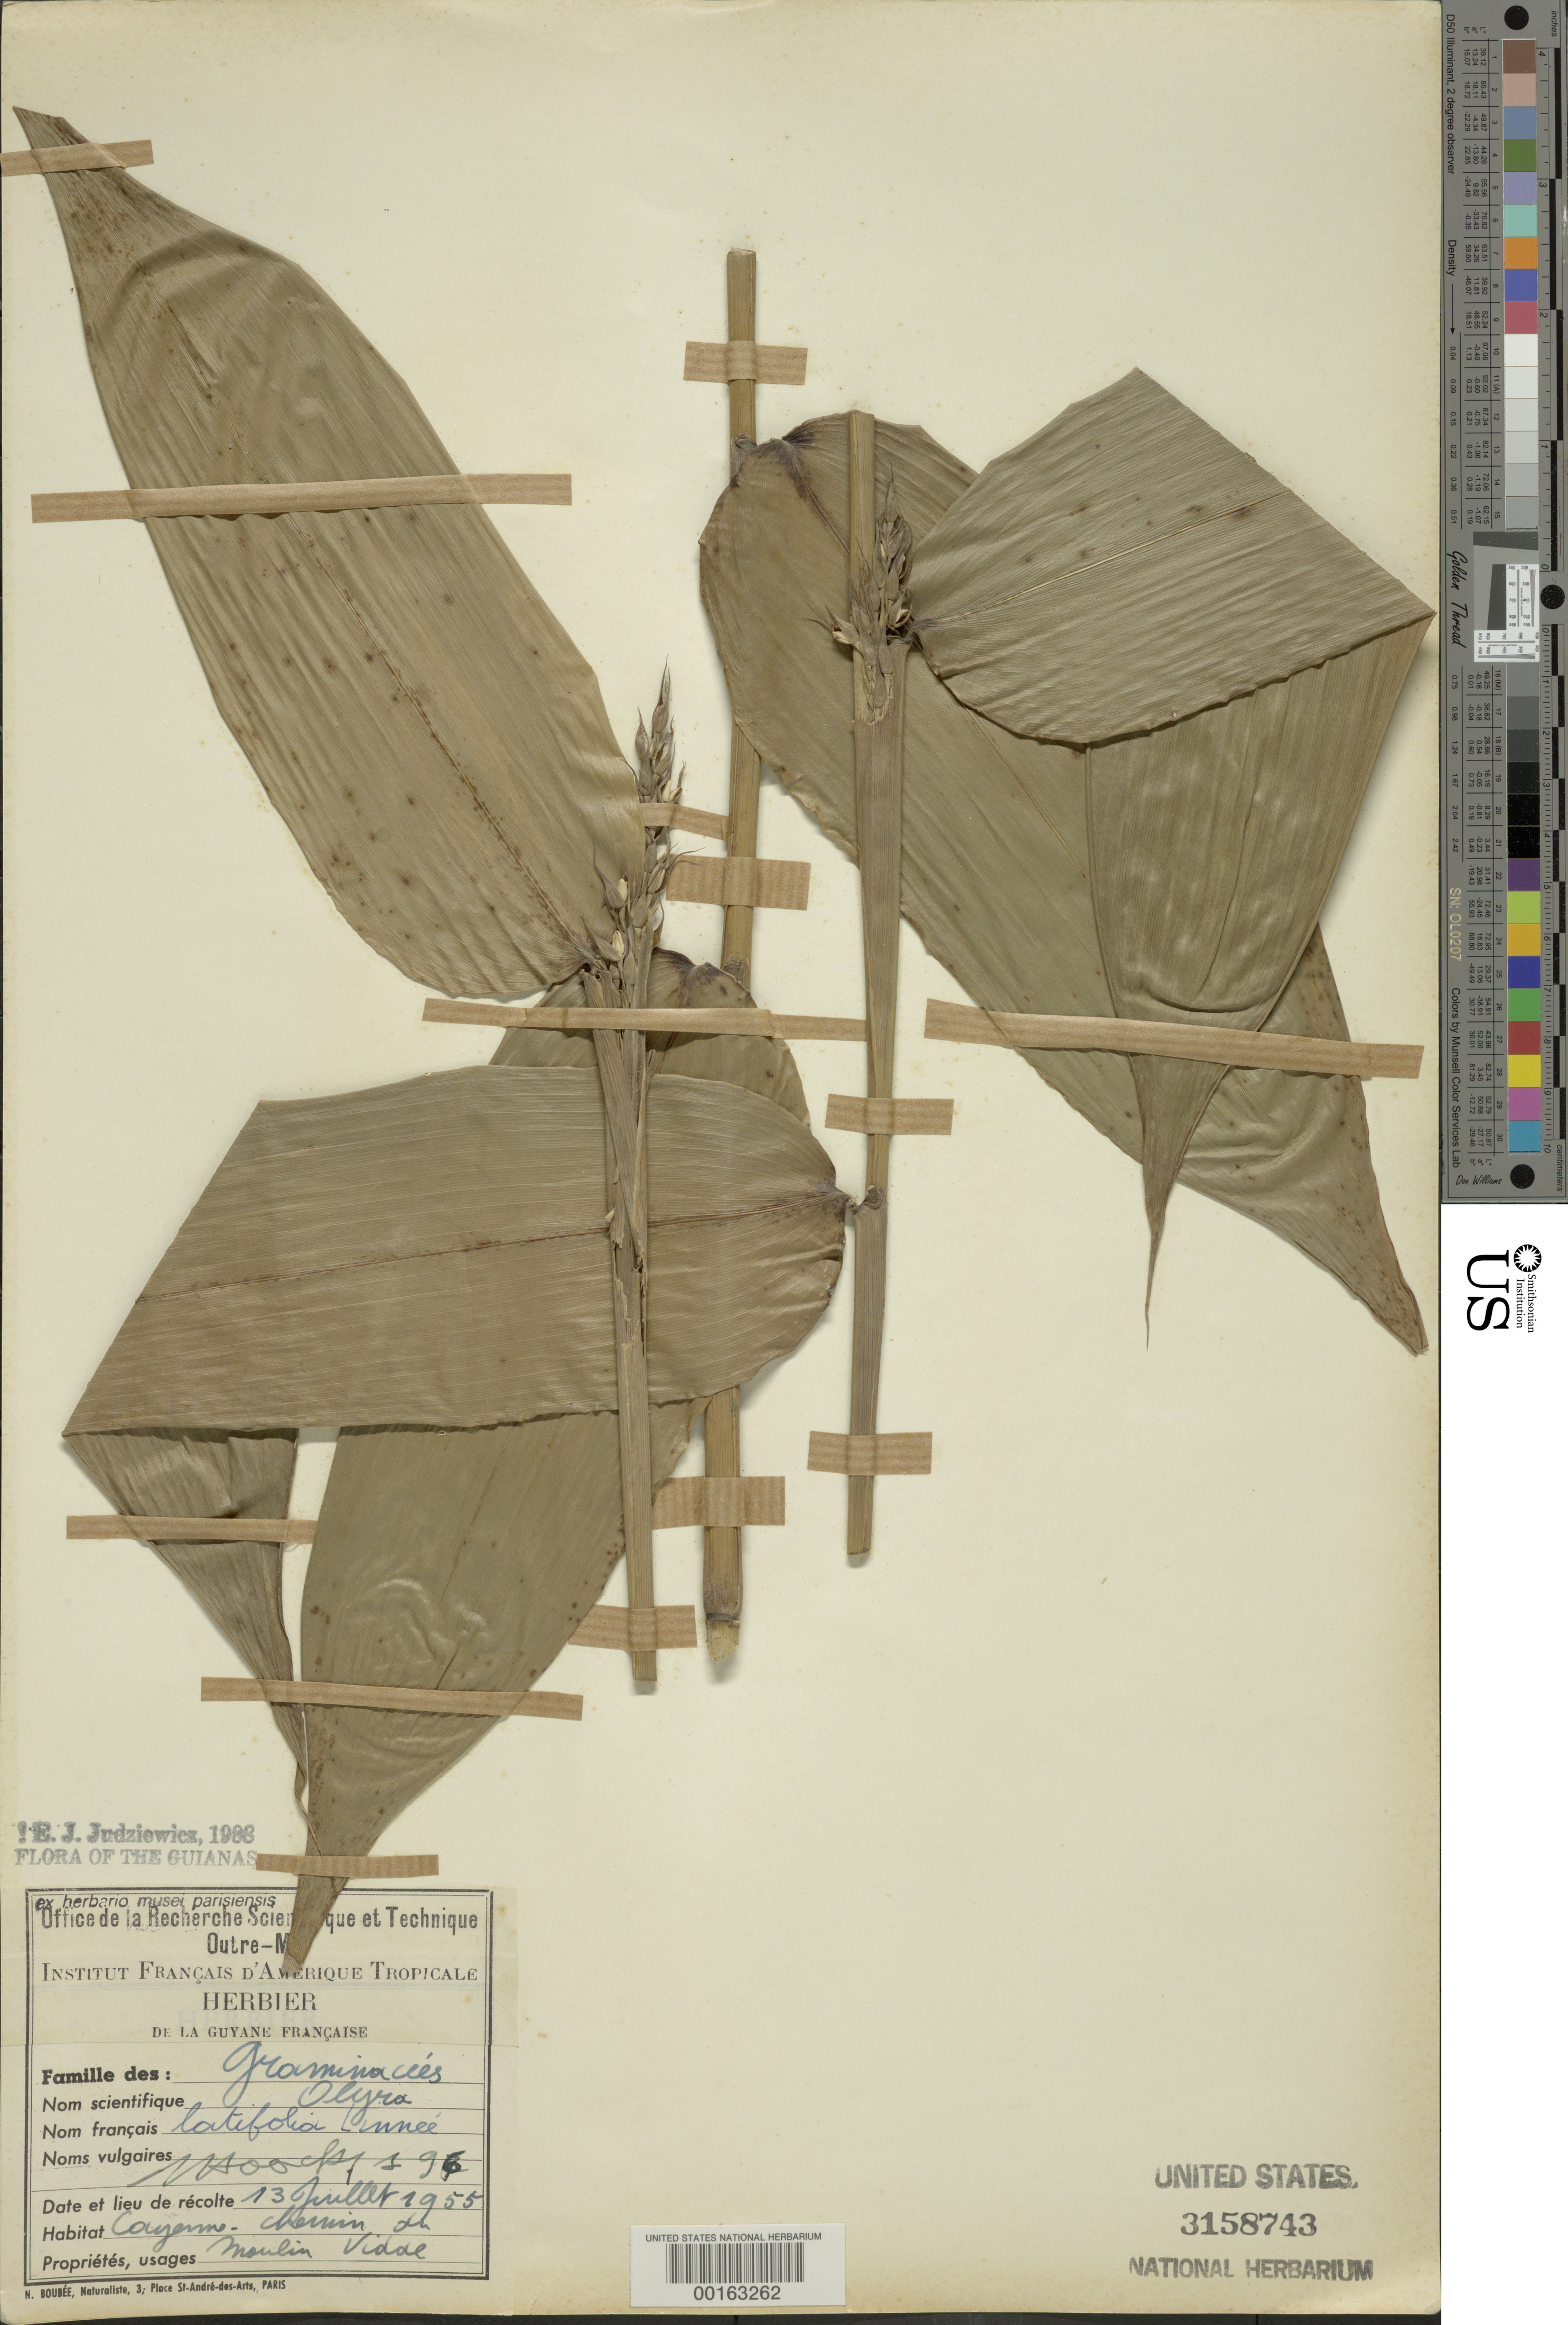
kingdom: Plantae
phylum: Tracheophyta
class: Liliopsida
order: Poales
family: Poaceae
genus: Olyra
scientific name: Olyra latifolia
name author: L.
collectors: J. Hoock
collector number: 196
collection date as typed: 13 Jul 1955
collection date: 1955-07-13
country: French Guiana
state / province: Cayenne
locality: Chermin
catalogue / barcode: US 3158743